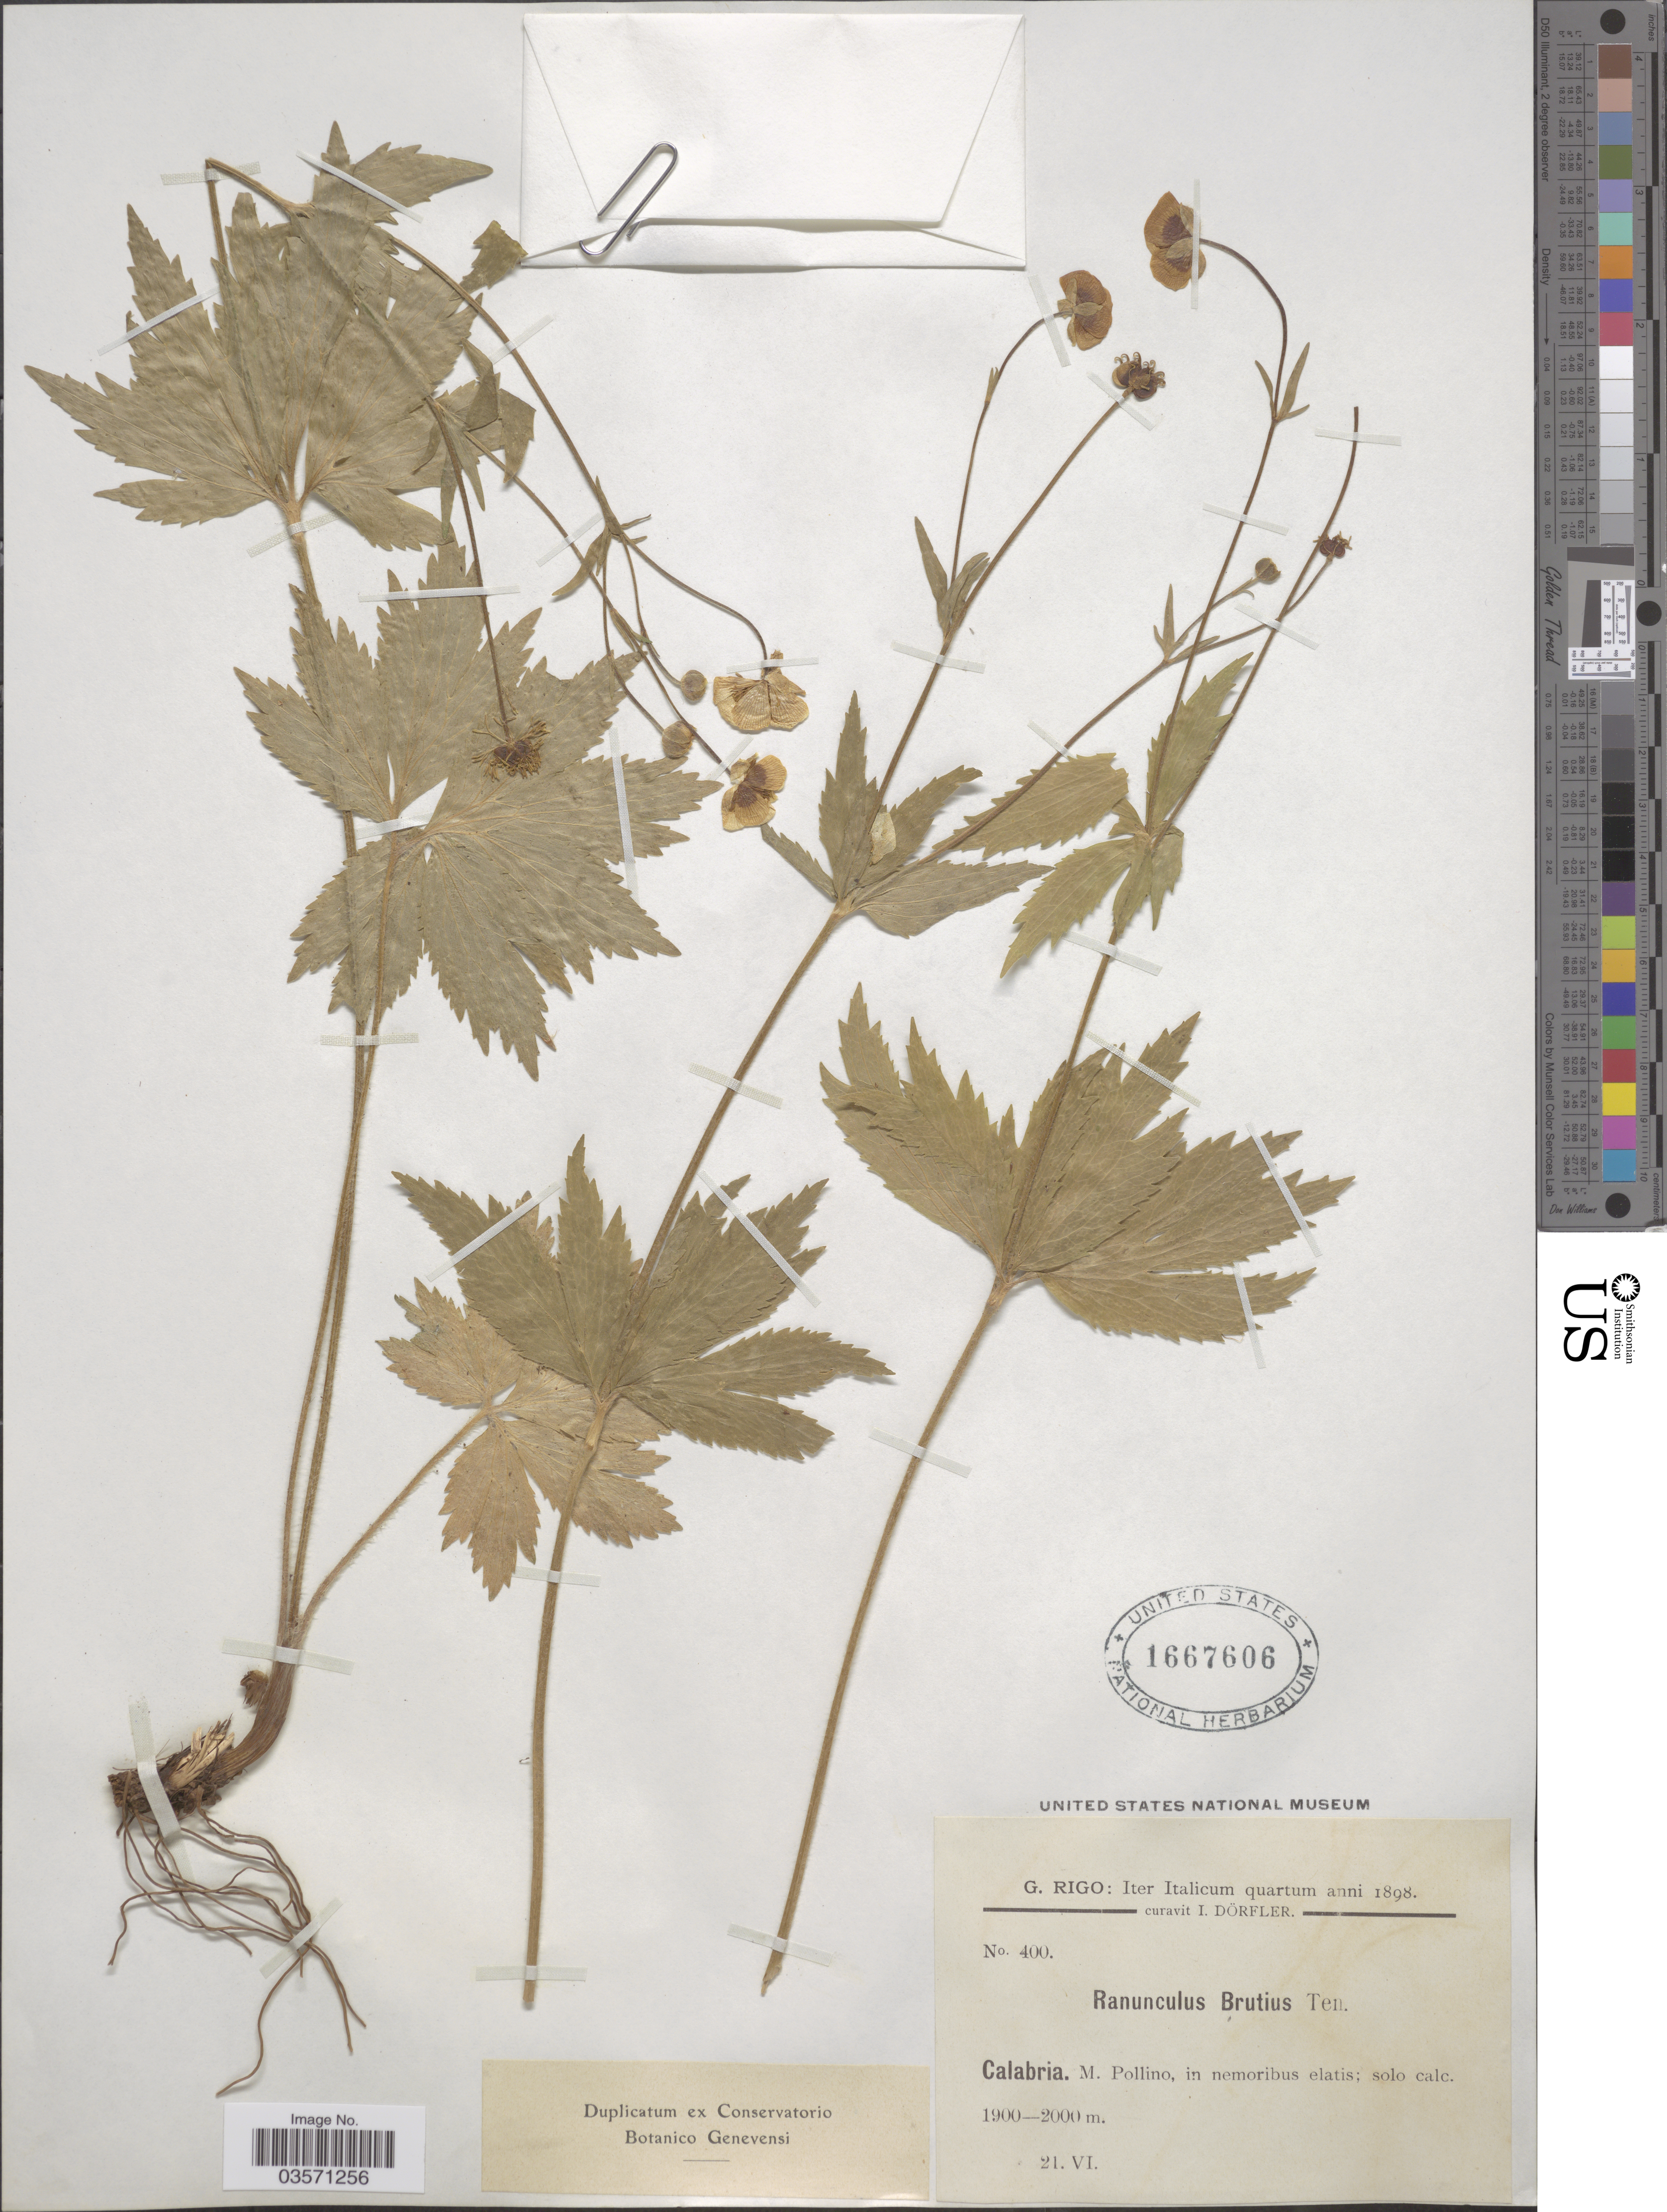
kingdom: Plantae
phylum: Tracheophyta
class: Magnoliopsida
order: Ranunculales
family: Ranunculaceae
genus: Ranunculus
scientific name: Ranunculus brutius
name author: Ten.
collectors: G. Rigo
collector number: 400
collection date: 1898-06-21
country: Italy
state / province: Calabria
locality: Iter Italicum. M. Pollino, in nemoribus elatis.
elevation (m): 1900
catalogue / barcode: US 1667606